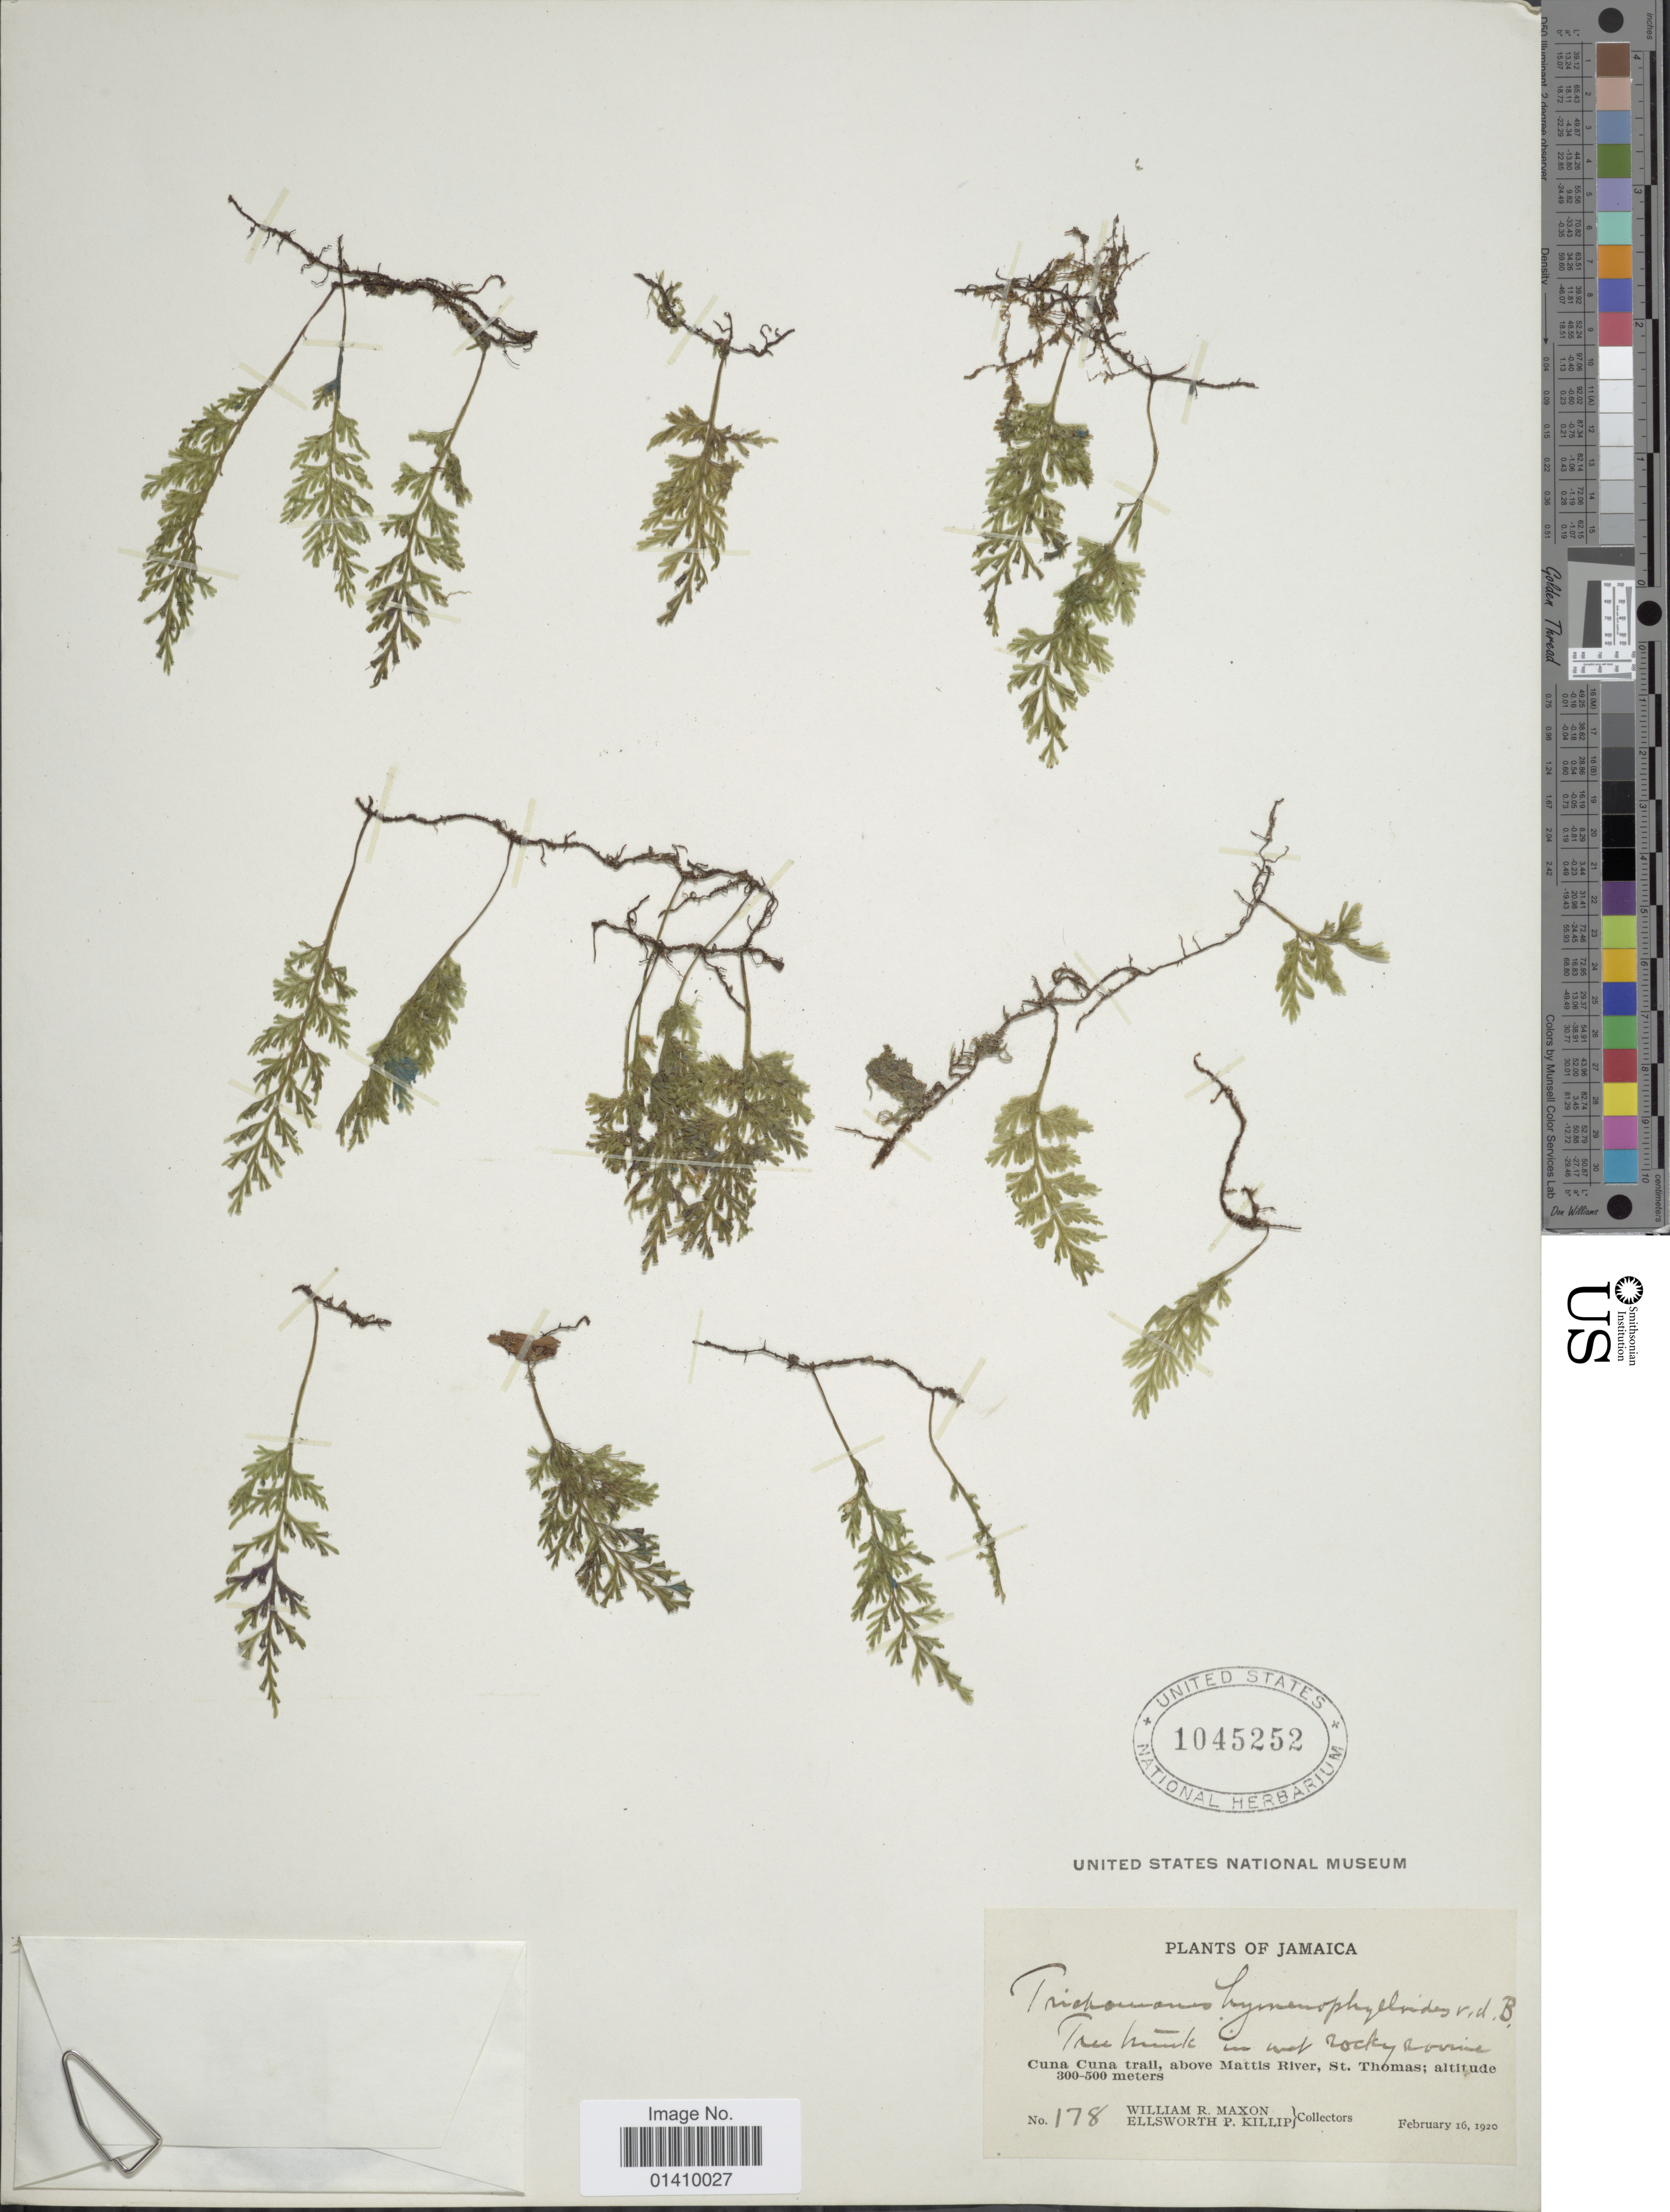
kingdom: Plantae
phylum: Tracheophyta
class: Polypodiopsida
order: Hymenophyllales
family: Hymenophyllaceae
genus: Polyphlebium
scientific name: Polyphlebium hymenophylloides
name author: (Bosch) Ebihara & Dubuisson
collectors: W. R. Maxon & E. P. Killip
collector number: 178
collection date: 1920-02-16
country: Jamaica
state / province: Saint Thomas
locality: Cuna Cuna trail above Matts river St. Thomas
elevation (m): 300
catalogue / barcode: US 1045252